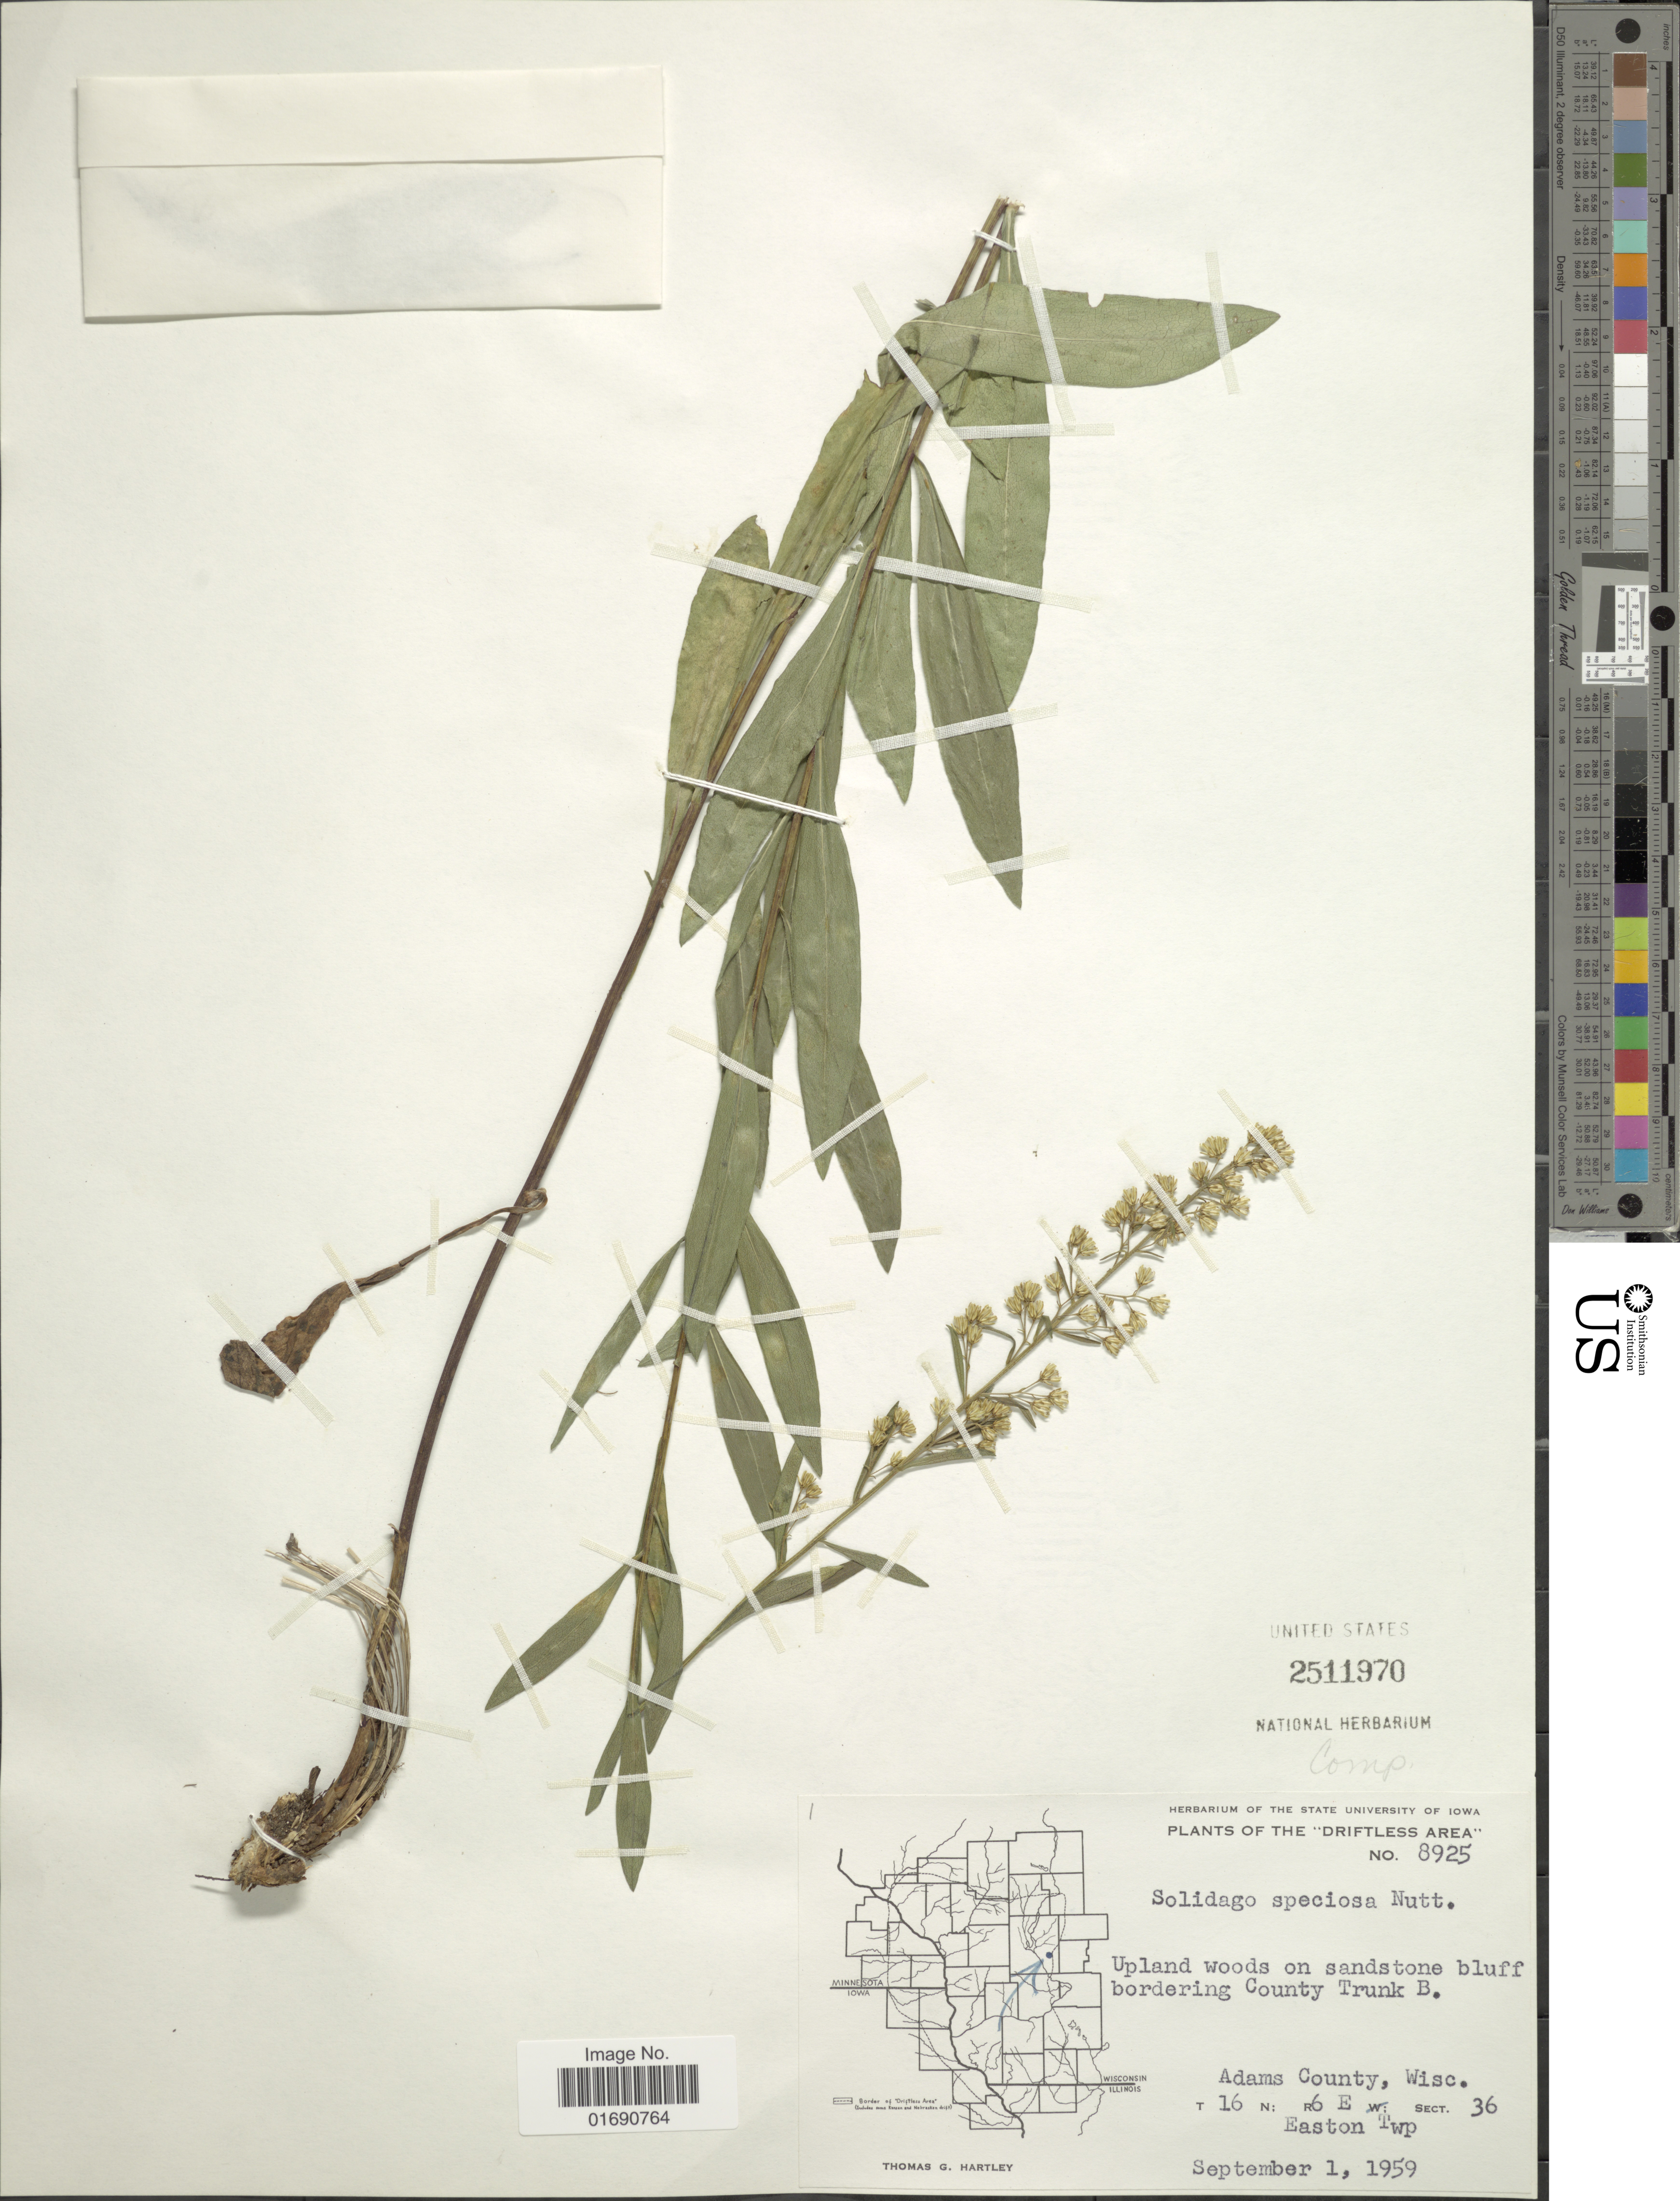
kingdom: Plantae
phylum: Tracheophyta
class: Magnoliopsida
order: Asterales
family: Asteraceae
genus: Solidago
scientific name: Solidago speciosa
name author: Nutt.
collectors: T. G. Hartley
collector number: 8925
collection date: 1959-09-01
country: United States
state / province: Wisconsin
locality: The 'Driftless Area' Upland woods on sandstone bluff bordering County Trunk B. Adams County, Wisc. T 16 N; R6 E; Sect. 36 Easton Twp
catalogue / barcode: US 2511970